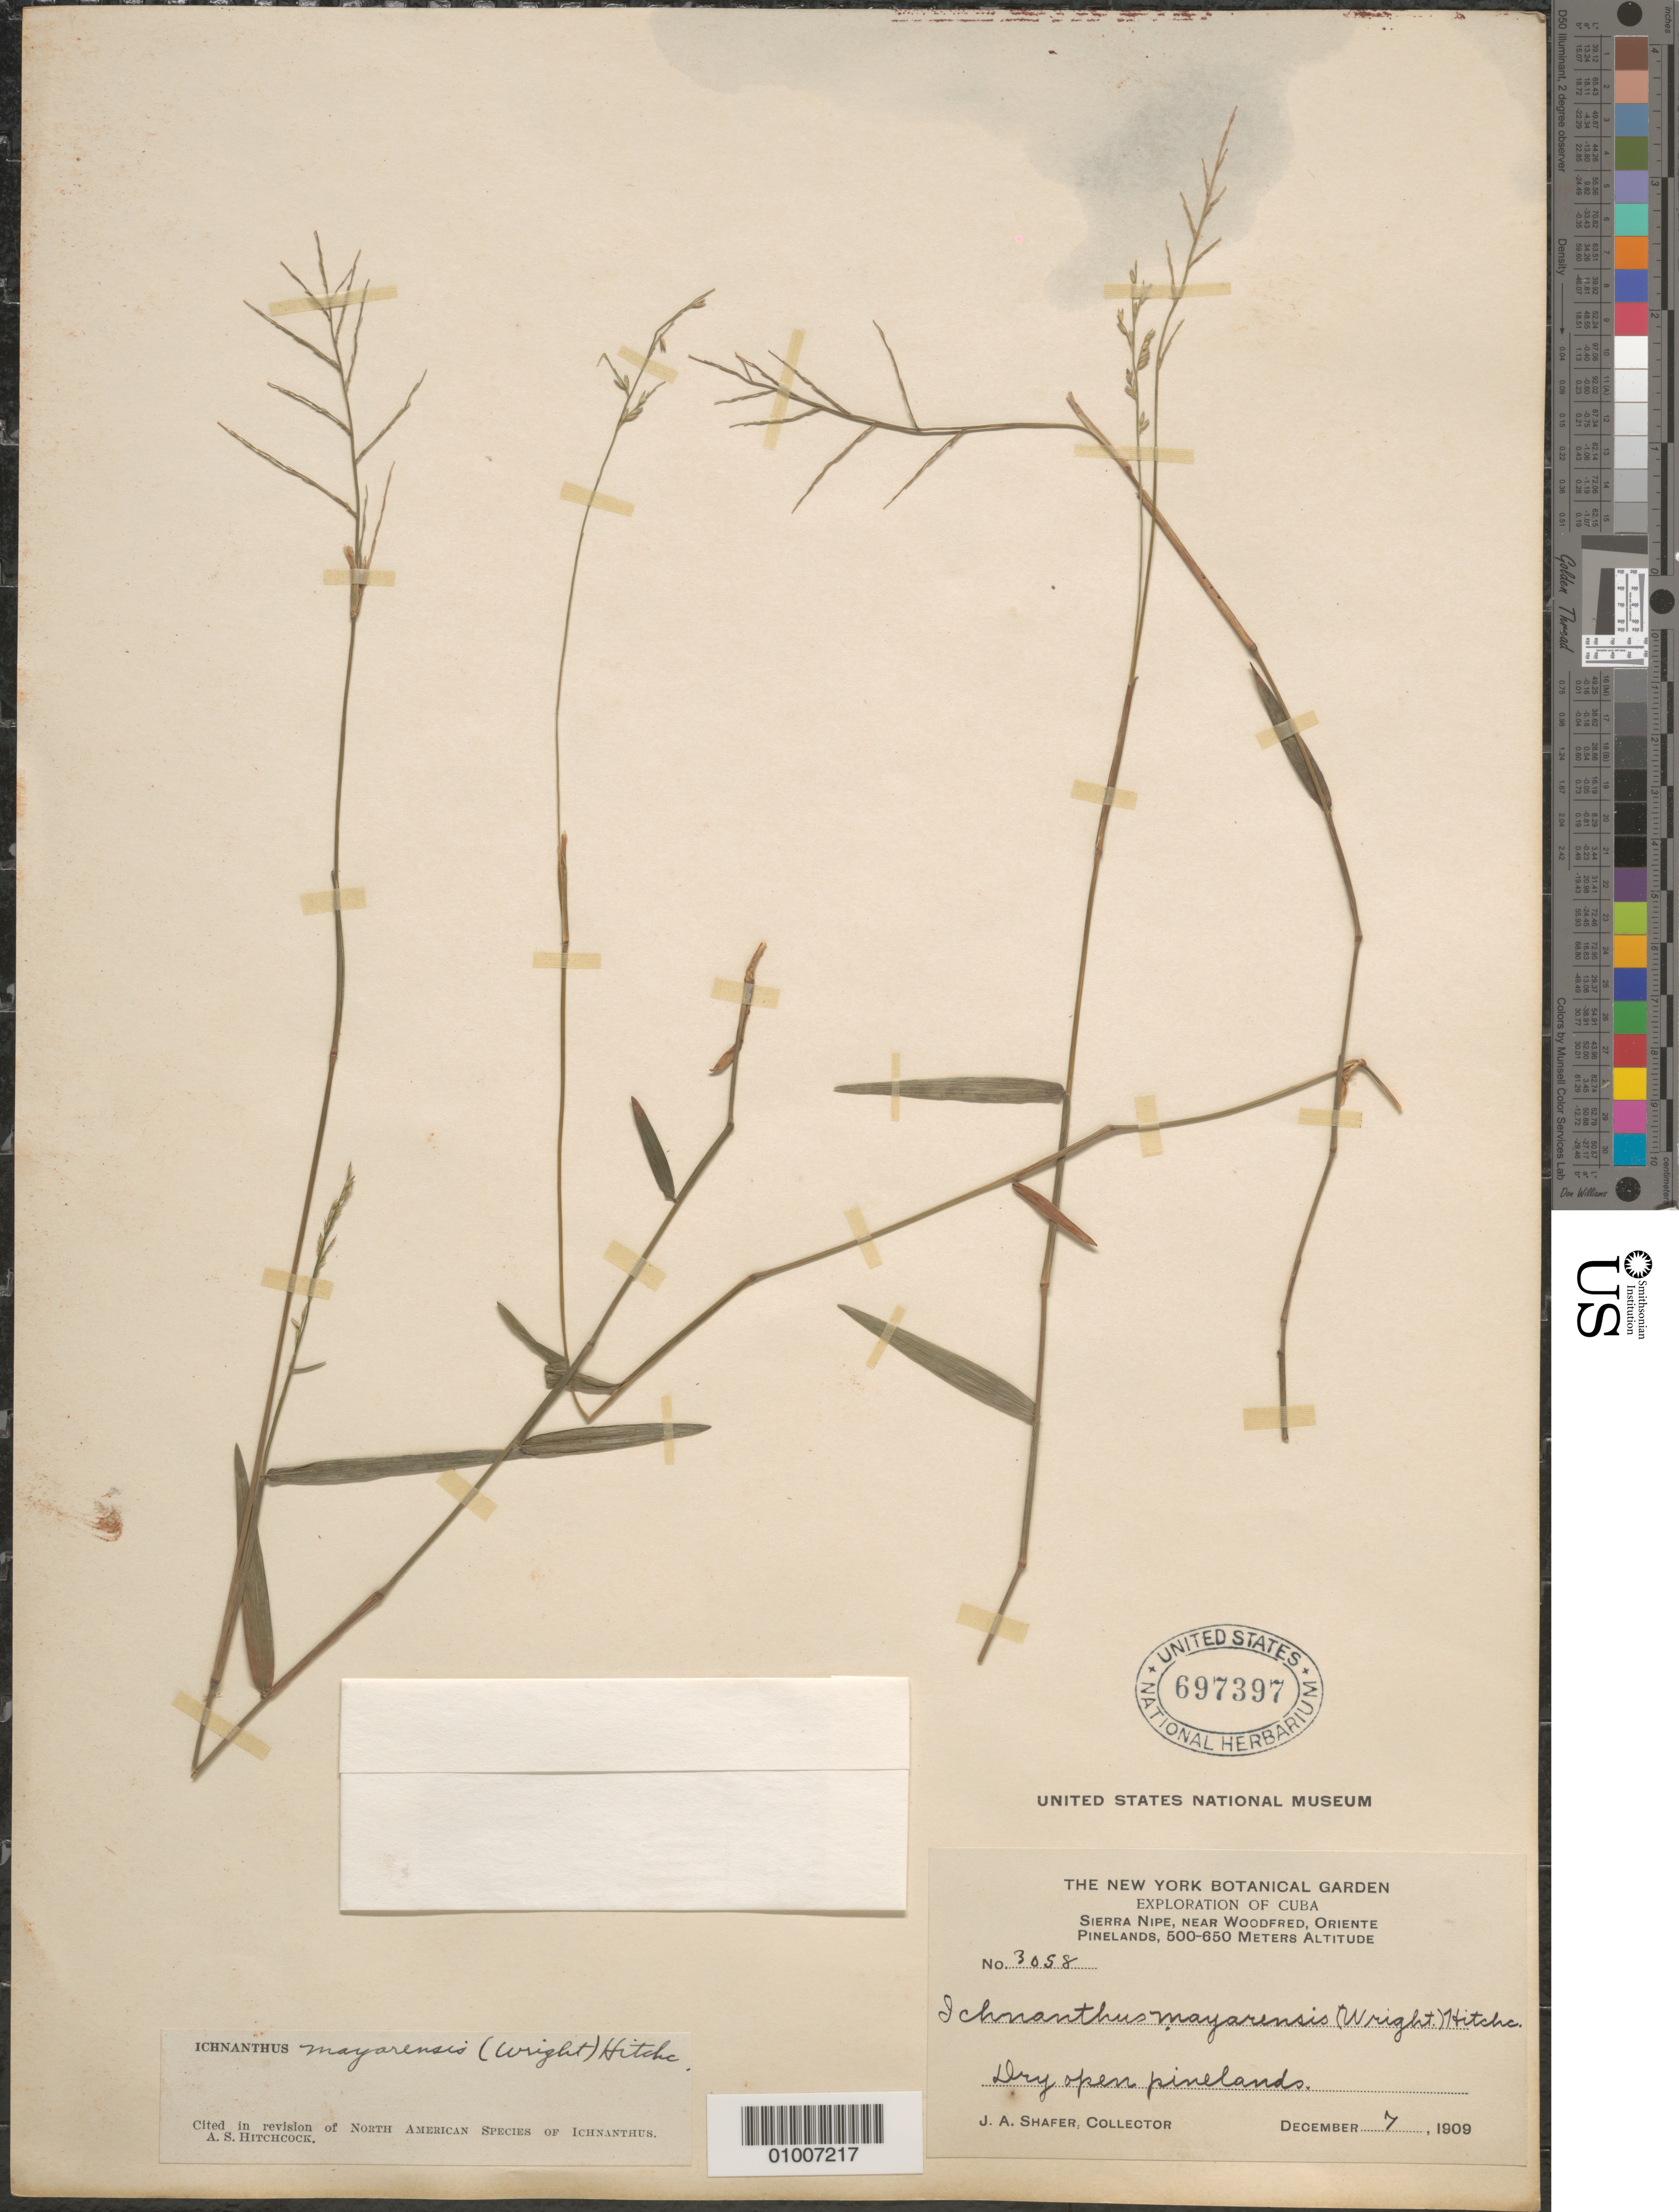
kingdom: Plantae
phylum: Tracheophyta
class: Liliopsida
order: Poales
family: Poaceae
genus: Ichnanthus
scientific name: Ichnanthus mayarensis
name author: (C. Wright) Hitchc.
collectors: J. A. Shafer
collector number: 3058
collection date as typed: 07 Dec 1909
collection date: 1909-12-07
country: Cuba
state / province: Holguín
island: Cuba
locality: Oriente, near Woodfred, Sierra Nipe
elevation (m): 500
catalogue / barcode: US 697397